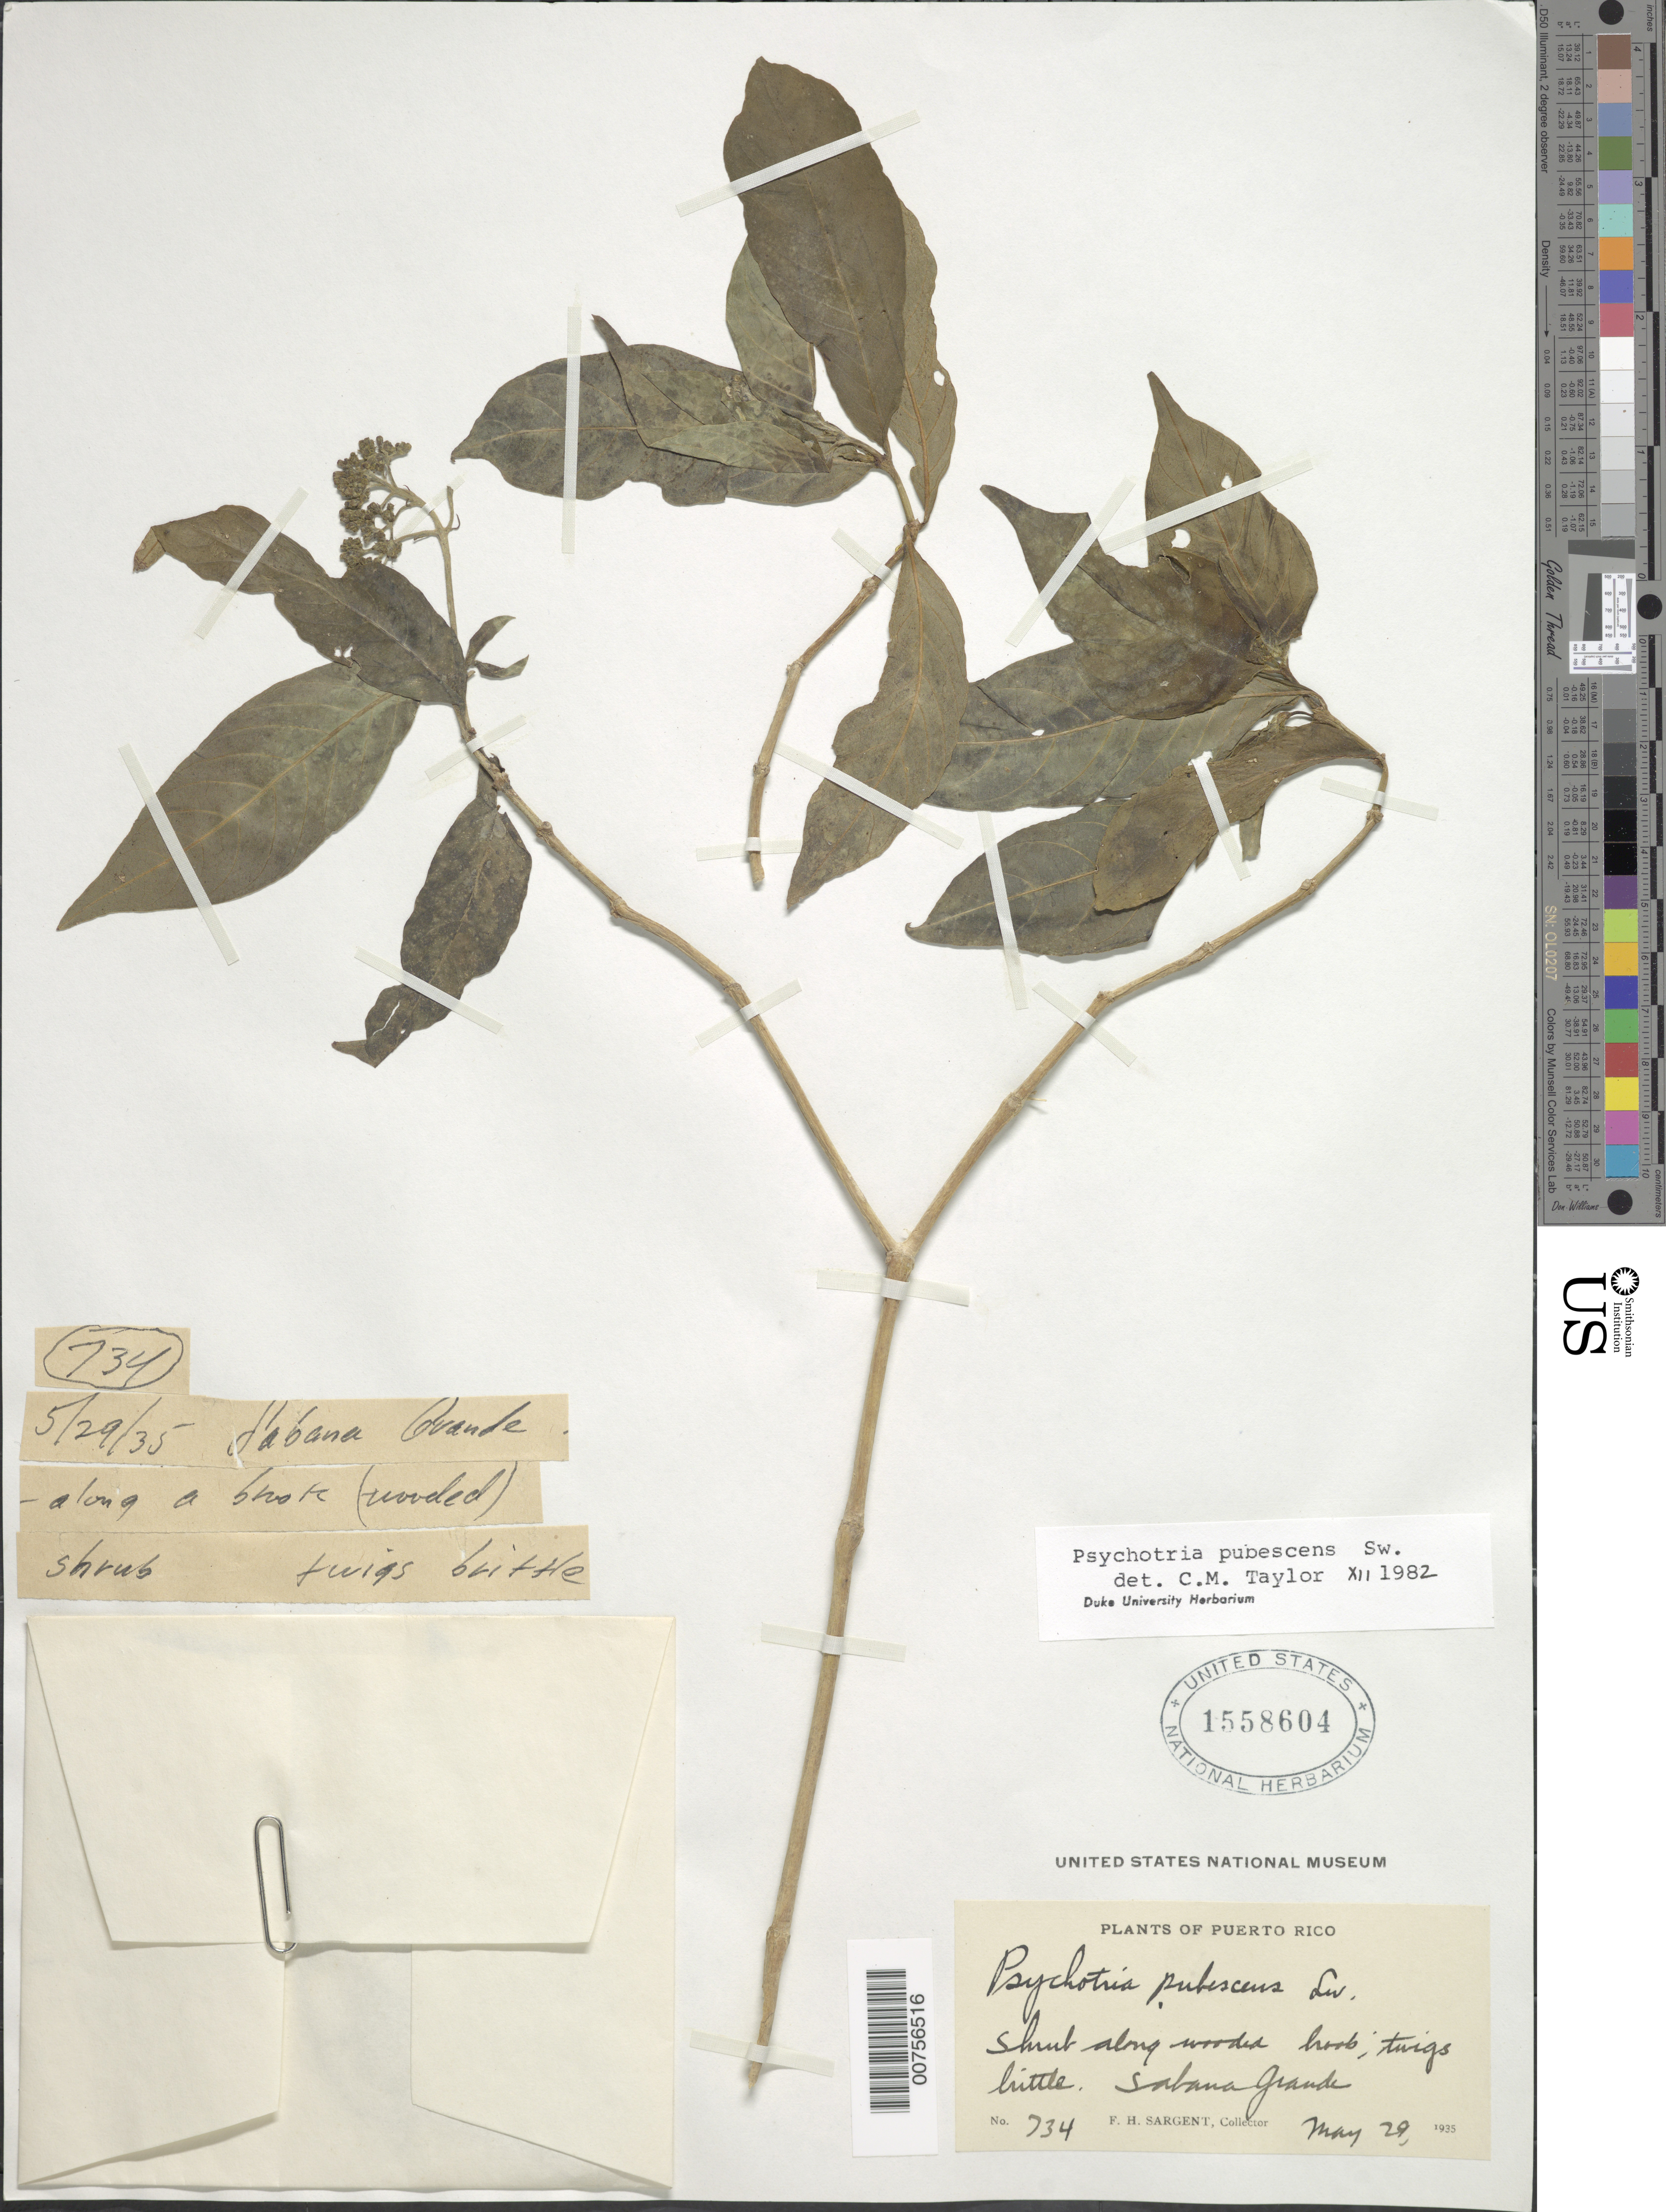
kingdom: Plantae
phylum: Tracheophyta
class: Magnoliopsida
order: Gentianales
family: Rubiaceae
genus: Psychotria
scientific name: Psychotria pubescens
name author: Sw.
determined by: Taylor, Charlotte M.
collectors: F. H. Sargent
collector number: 734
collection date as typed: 29 May 1935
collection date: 1935-05-29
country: Puerto Rico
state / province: Sabana Grande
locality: Sabana Grande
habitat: Along wooded brook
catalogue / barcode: US 1558604